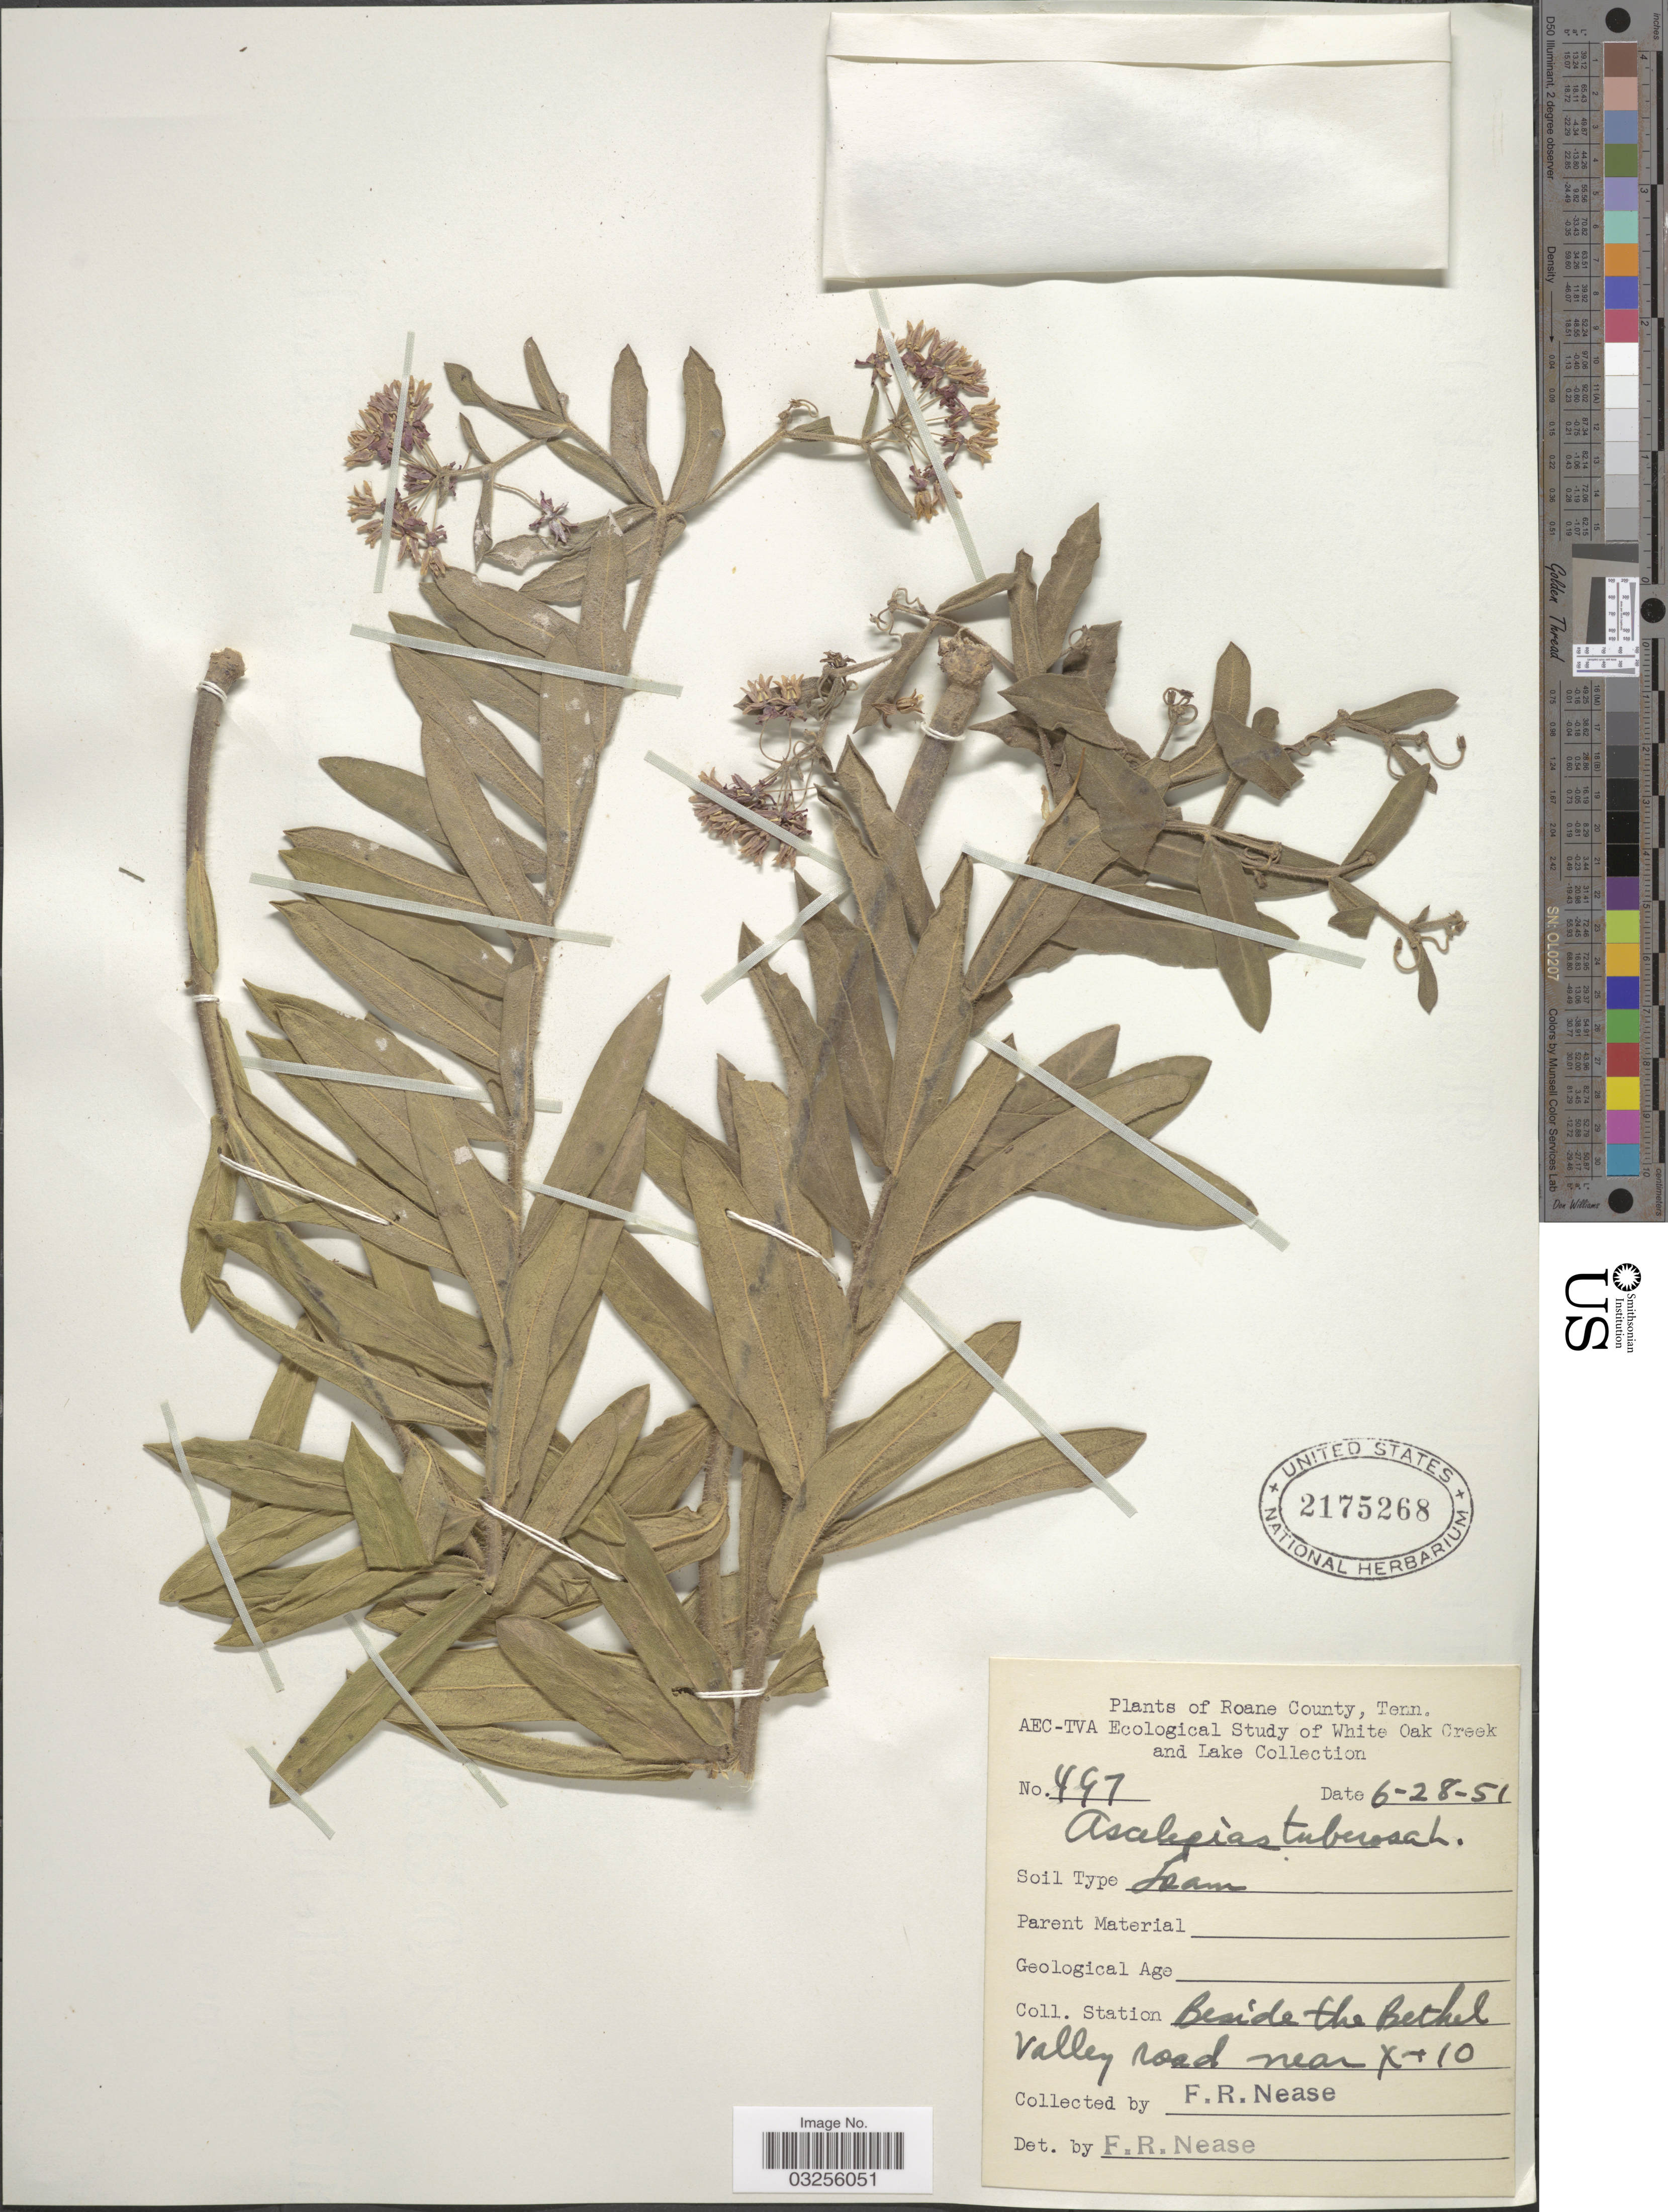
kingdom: Plantae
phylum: Tracheophyta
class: Magnoliopsida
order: Gentianales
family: Apocynaceae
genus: Asclepias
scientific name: Asclepias tuberosa subsp. tuberosa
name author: L.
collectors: F. Nease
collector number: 497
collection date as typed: Transcribed d/m/y: 28/6/51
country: United States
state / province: Tennessee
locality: Roane County, Tenn. White Oak Creek. [unsure placement] Station Beside the Bethel Valley road near X-10.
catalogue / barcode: US 2175268